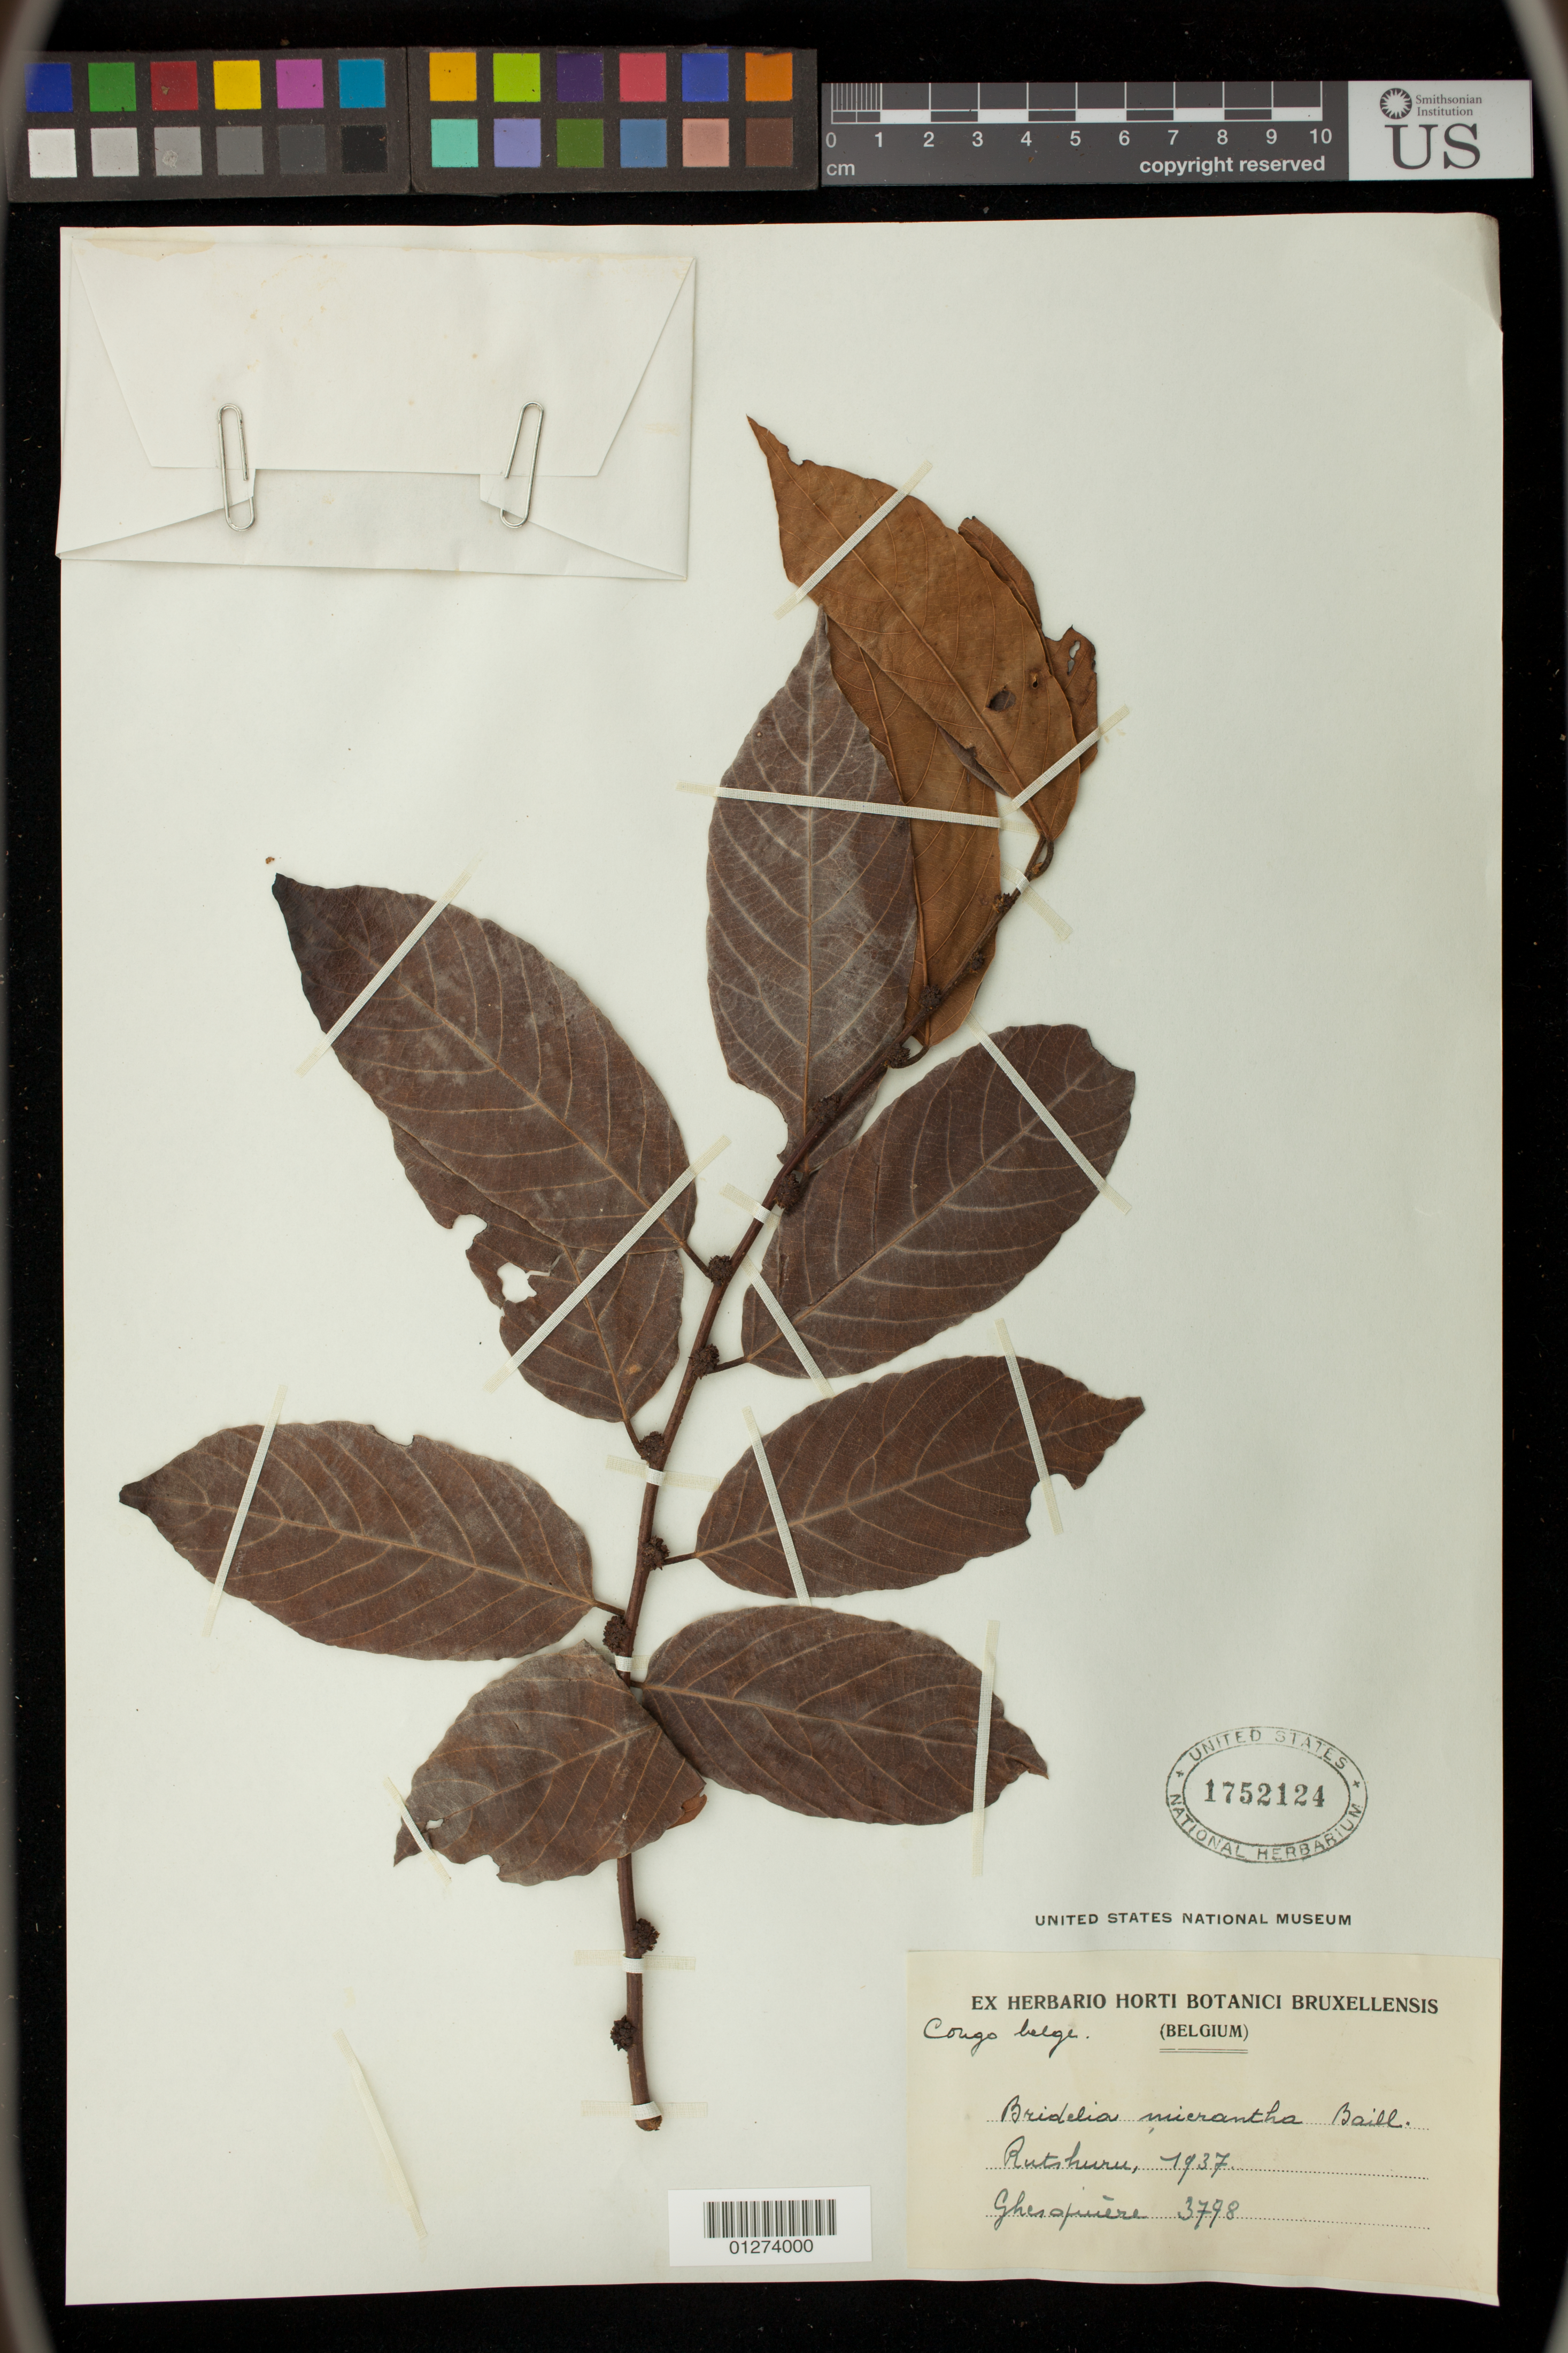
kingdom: Plantae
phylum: Tracheophyta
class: Magnoliopsida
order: Malpighiales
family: Phyllanthaceae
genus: Bridelia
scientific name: Bridelia micrantha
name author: (Hochst.) Baill.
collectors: J. Ghesquière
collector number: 3798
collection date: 1937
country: Congo, Democratic Republic of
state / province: Nord-Kivu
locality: Rutshuru, Congo Belge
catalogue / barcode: US 1752124